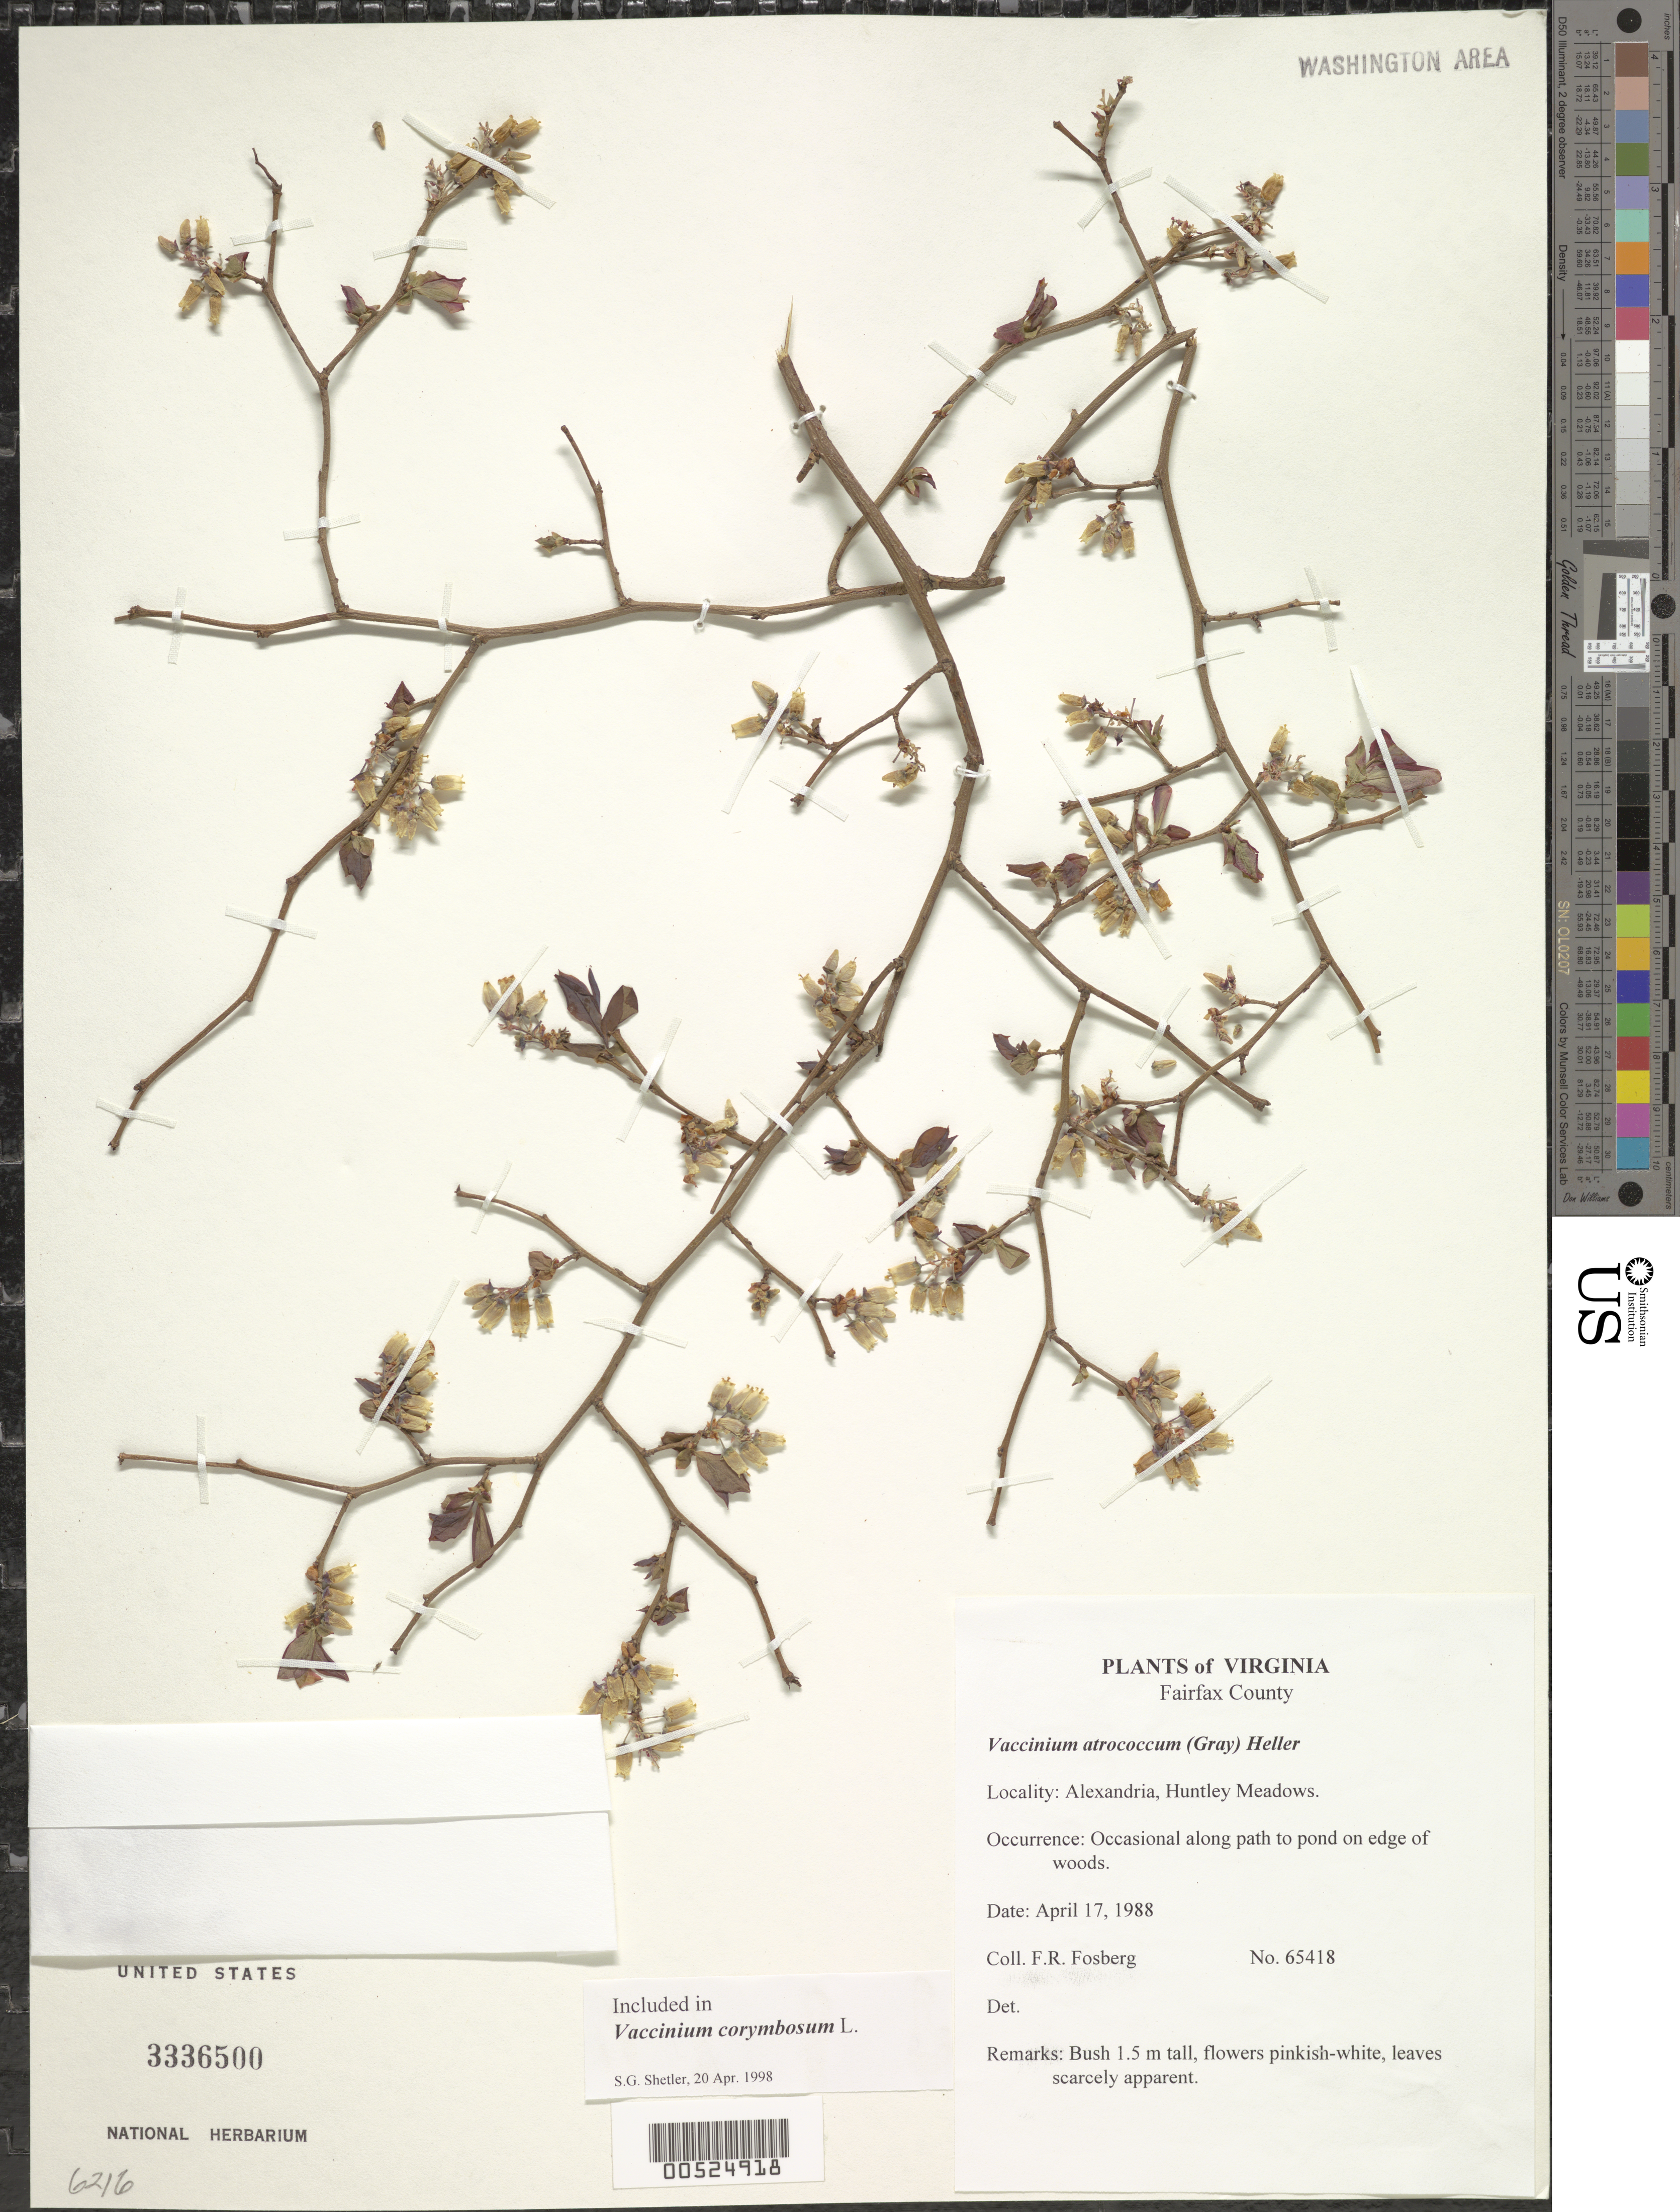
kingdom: Plantae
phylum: Tracheophyta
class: Magnoliopsida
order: Ericales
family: Ericaceae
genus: Vaccinium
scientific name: Vaccinium corymbosum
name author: L.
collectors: F. R. Fosberg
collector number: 65418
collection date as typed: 17 Apr 1988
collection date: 1988-04-17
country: United States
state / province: Virginia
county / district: City of Alexandria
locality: Alexandria, Huntley Meadows.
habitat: Occasional along path to pond on edge of woods.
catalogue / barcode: US 3336500